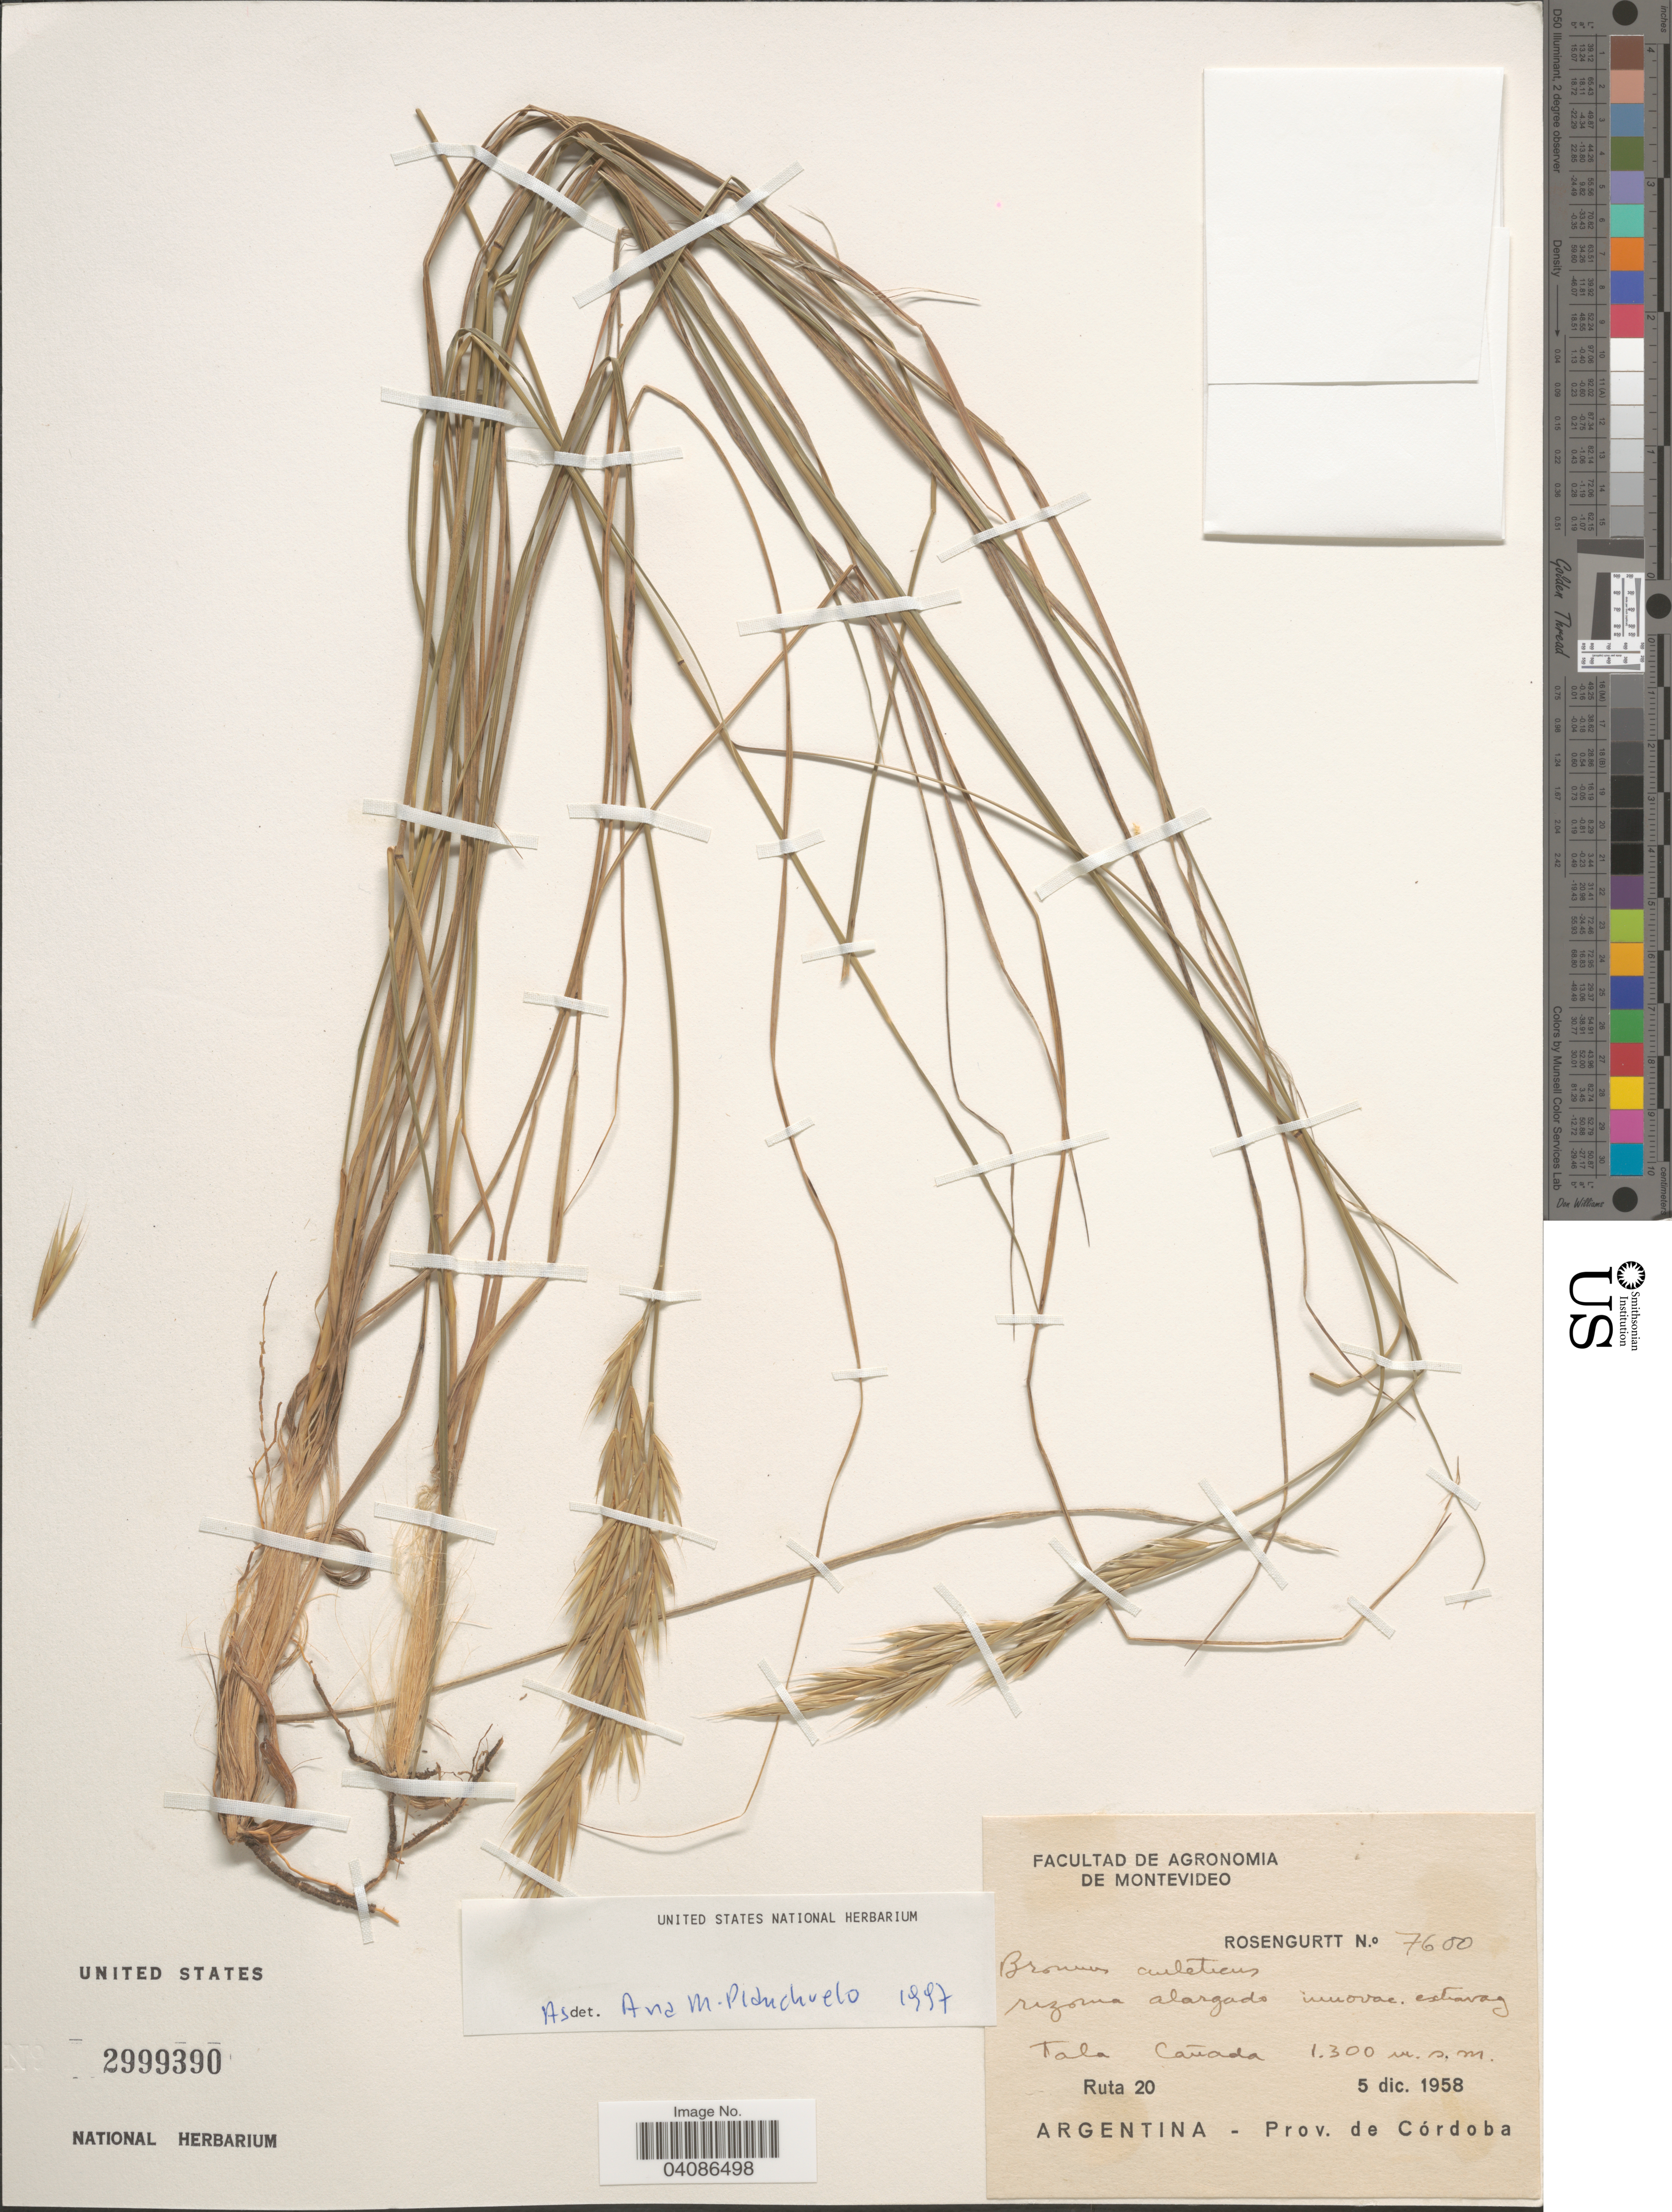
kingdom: Plantae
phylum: Tracheophyta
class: Liliopsida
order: Poales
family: Poaceae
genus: Bromus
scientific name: Bromus auleticus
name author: Trin. ex Nees in Mart.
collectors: Rosengurtt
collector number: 7600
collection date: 1958-12-05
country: Argentina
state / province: Cordoba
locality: Tala Cañada. Ruta 20.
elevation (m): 1300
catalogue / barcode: US 2999390